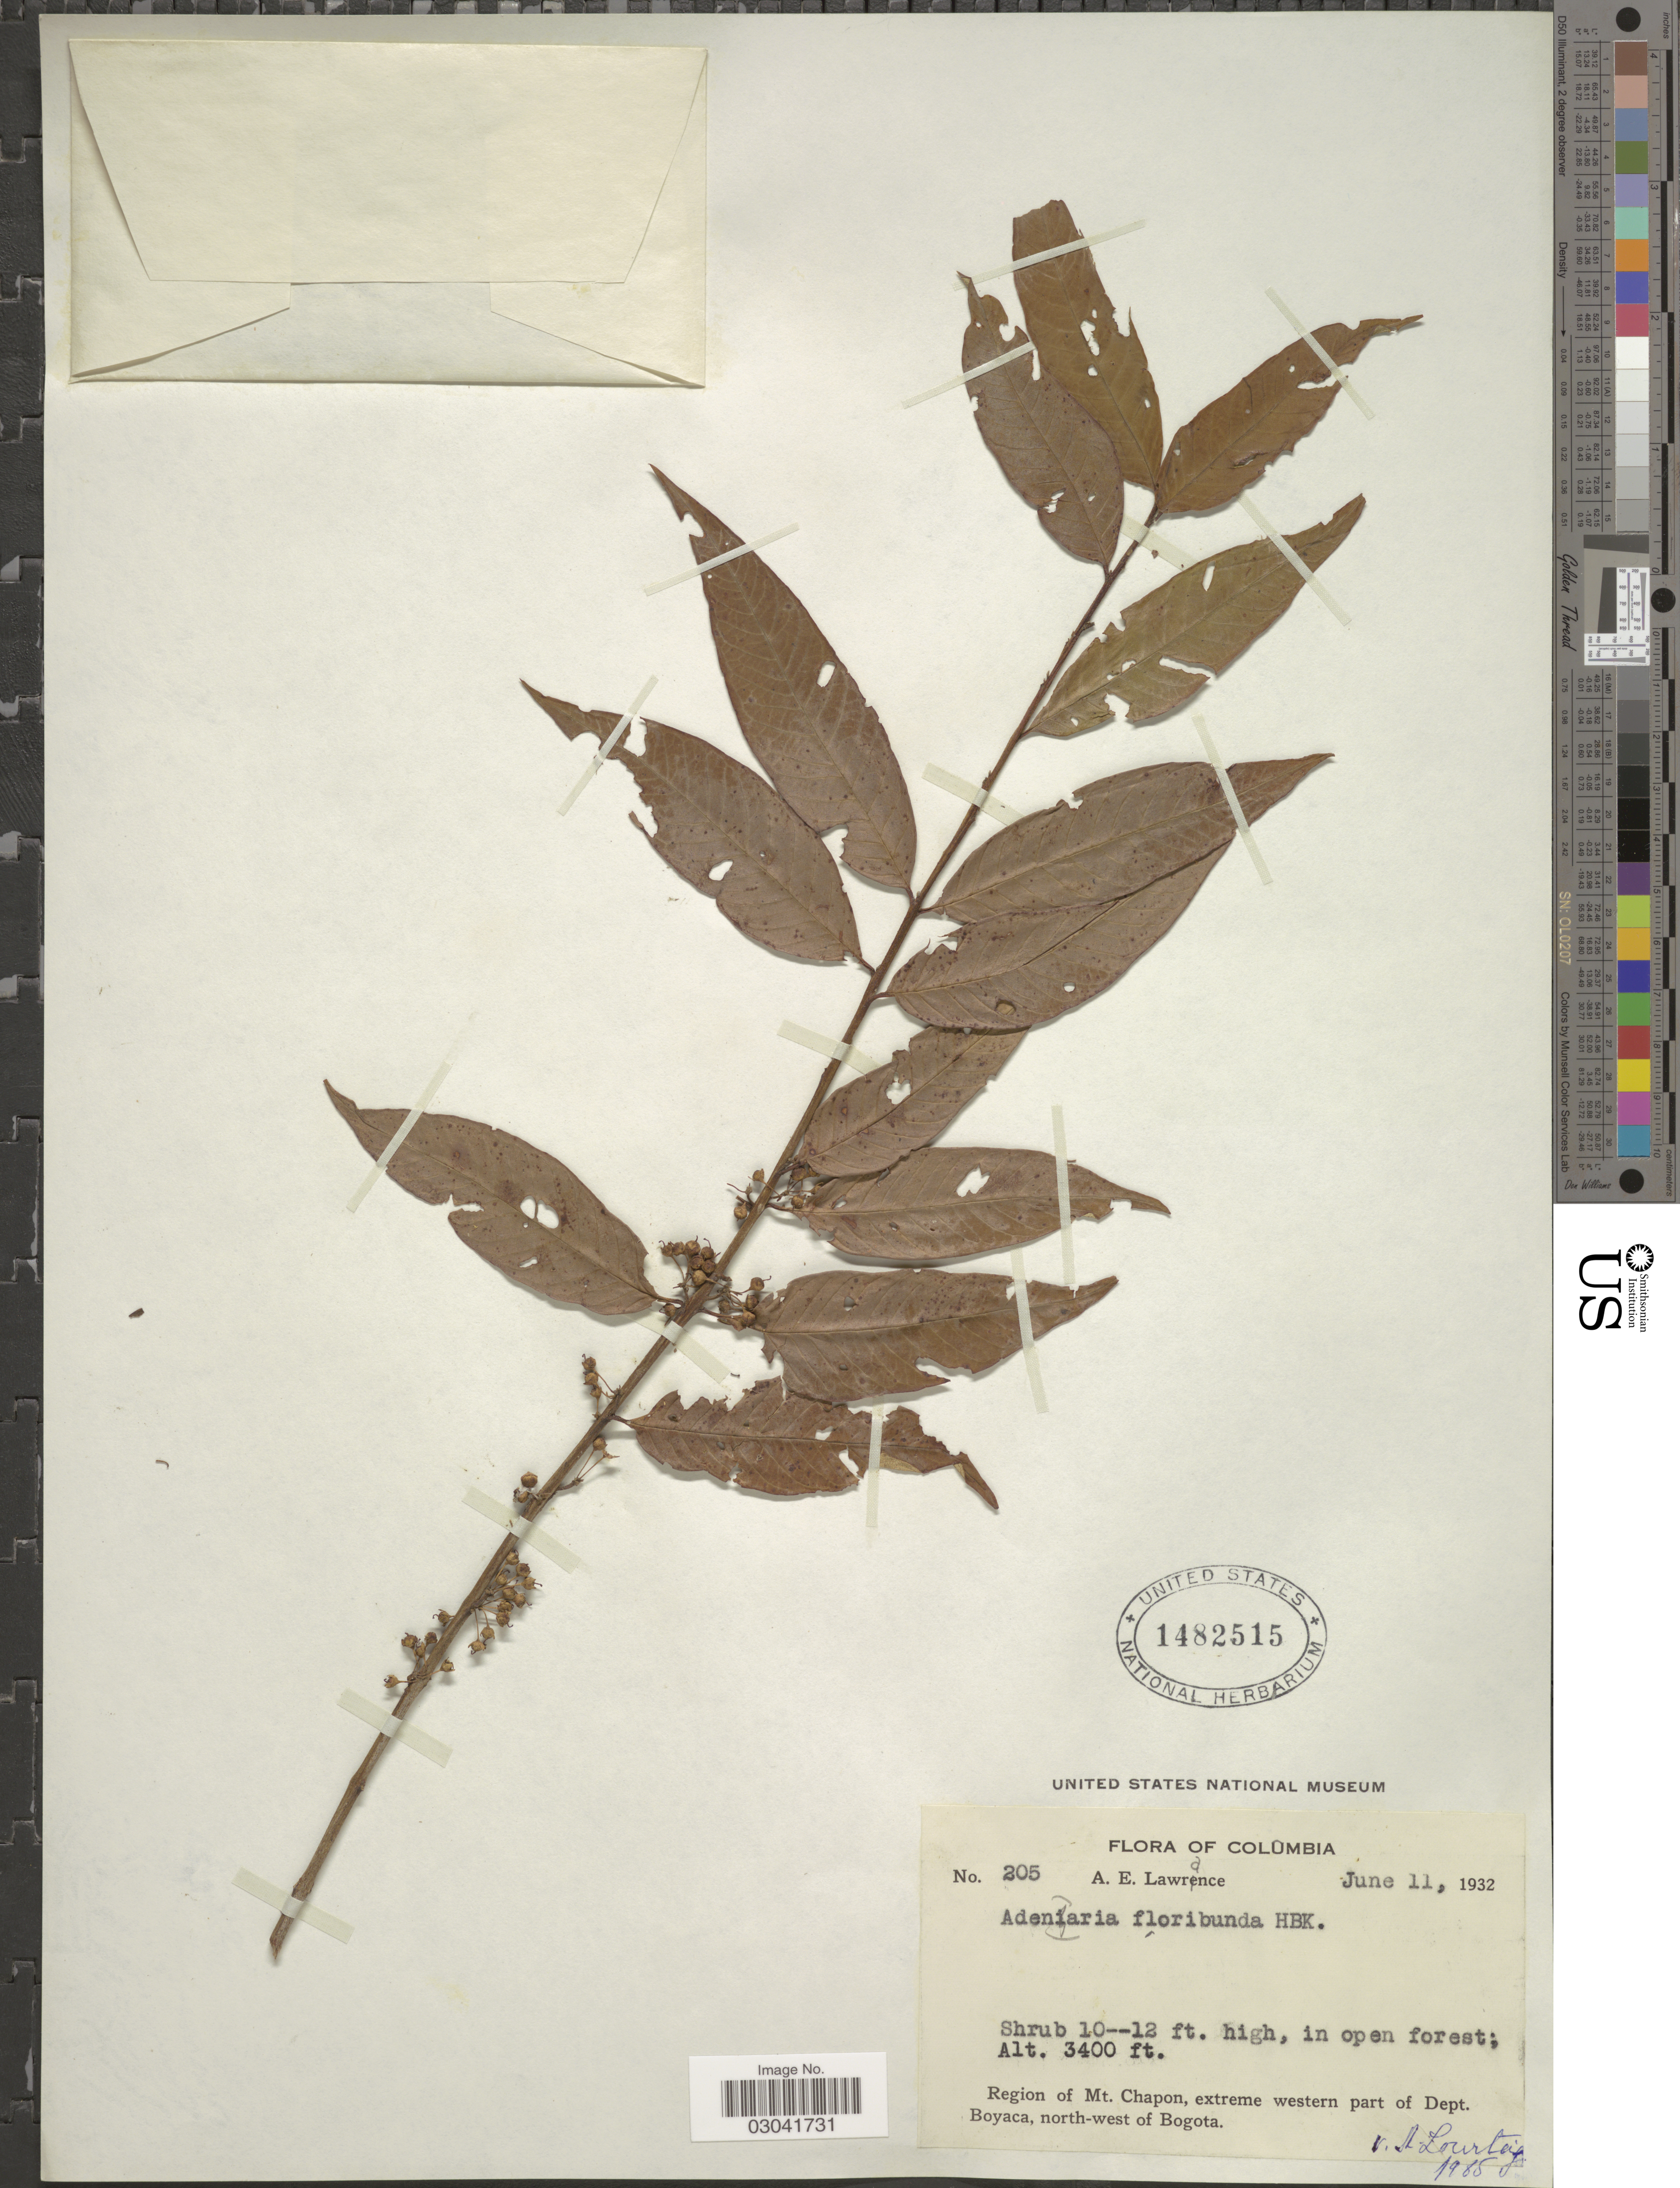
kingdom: Plantae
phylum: Tracheophyta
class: Magnoliopsida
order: Myrtales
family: Lythraceae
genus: Adenaria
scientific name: Adenaria floribunda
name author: Kunth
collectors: A. Lawrance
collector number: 205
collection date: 1932-06-11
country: Colombia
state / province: Boyacá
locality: Region of Mt. Chapon, extreme western part of Dept. Boyaca, north-west of Bogota.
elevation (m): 1036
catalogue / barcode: US 1482515